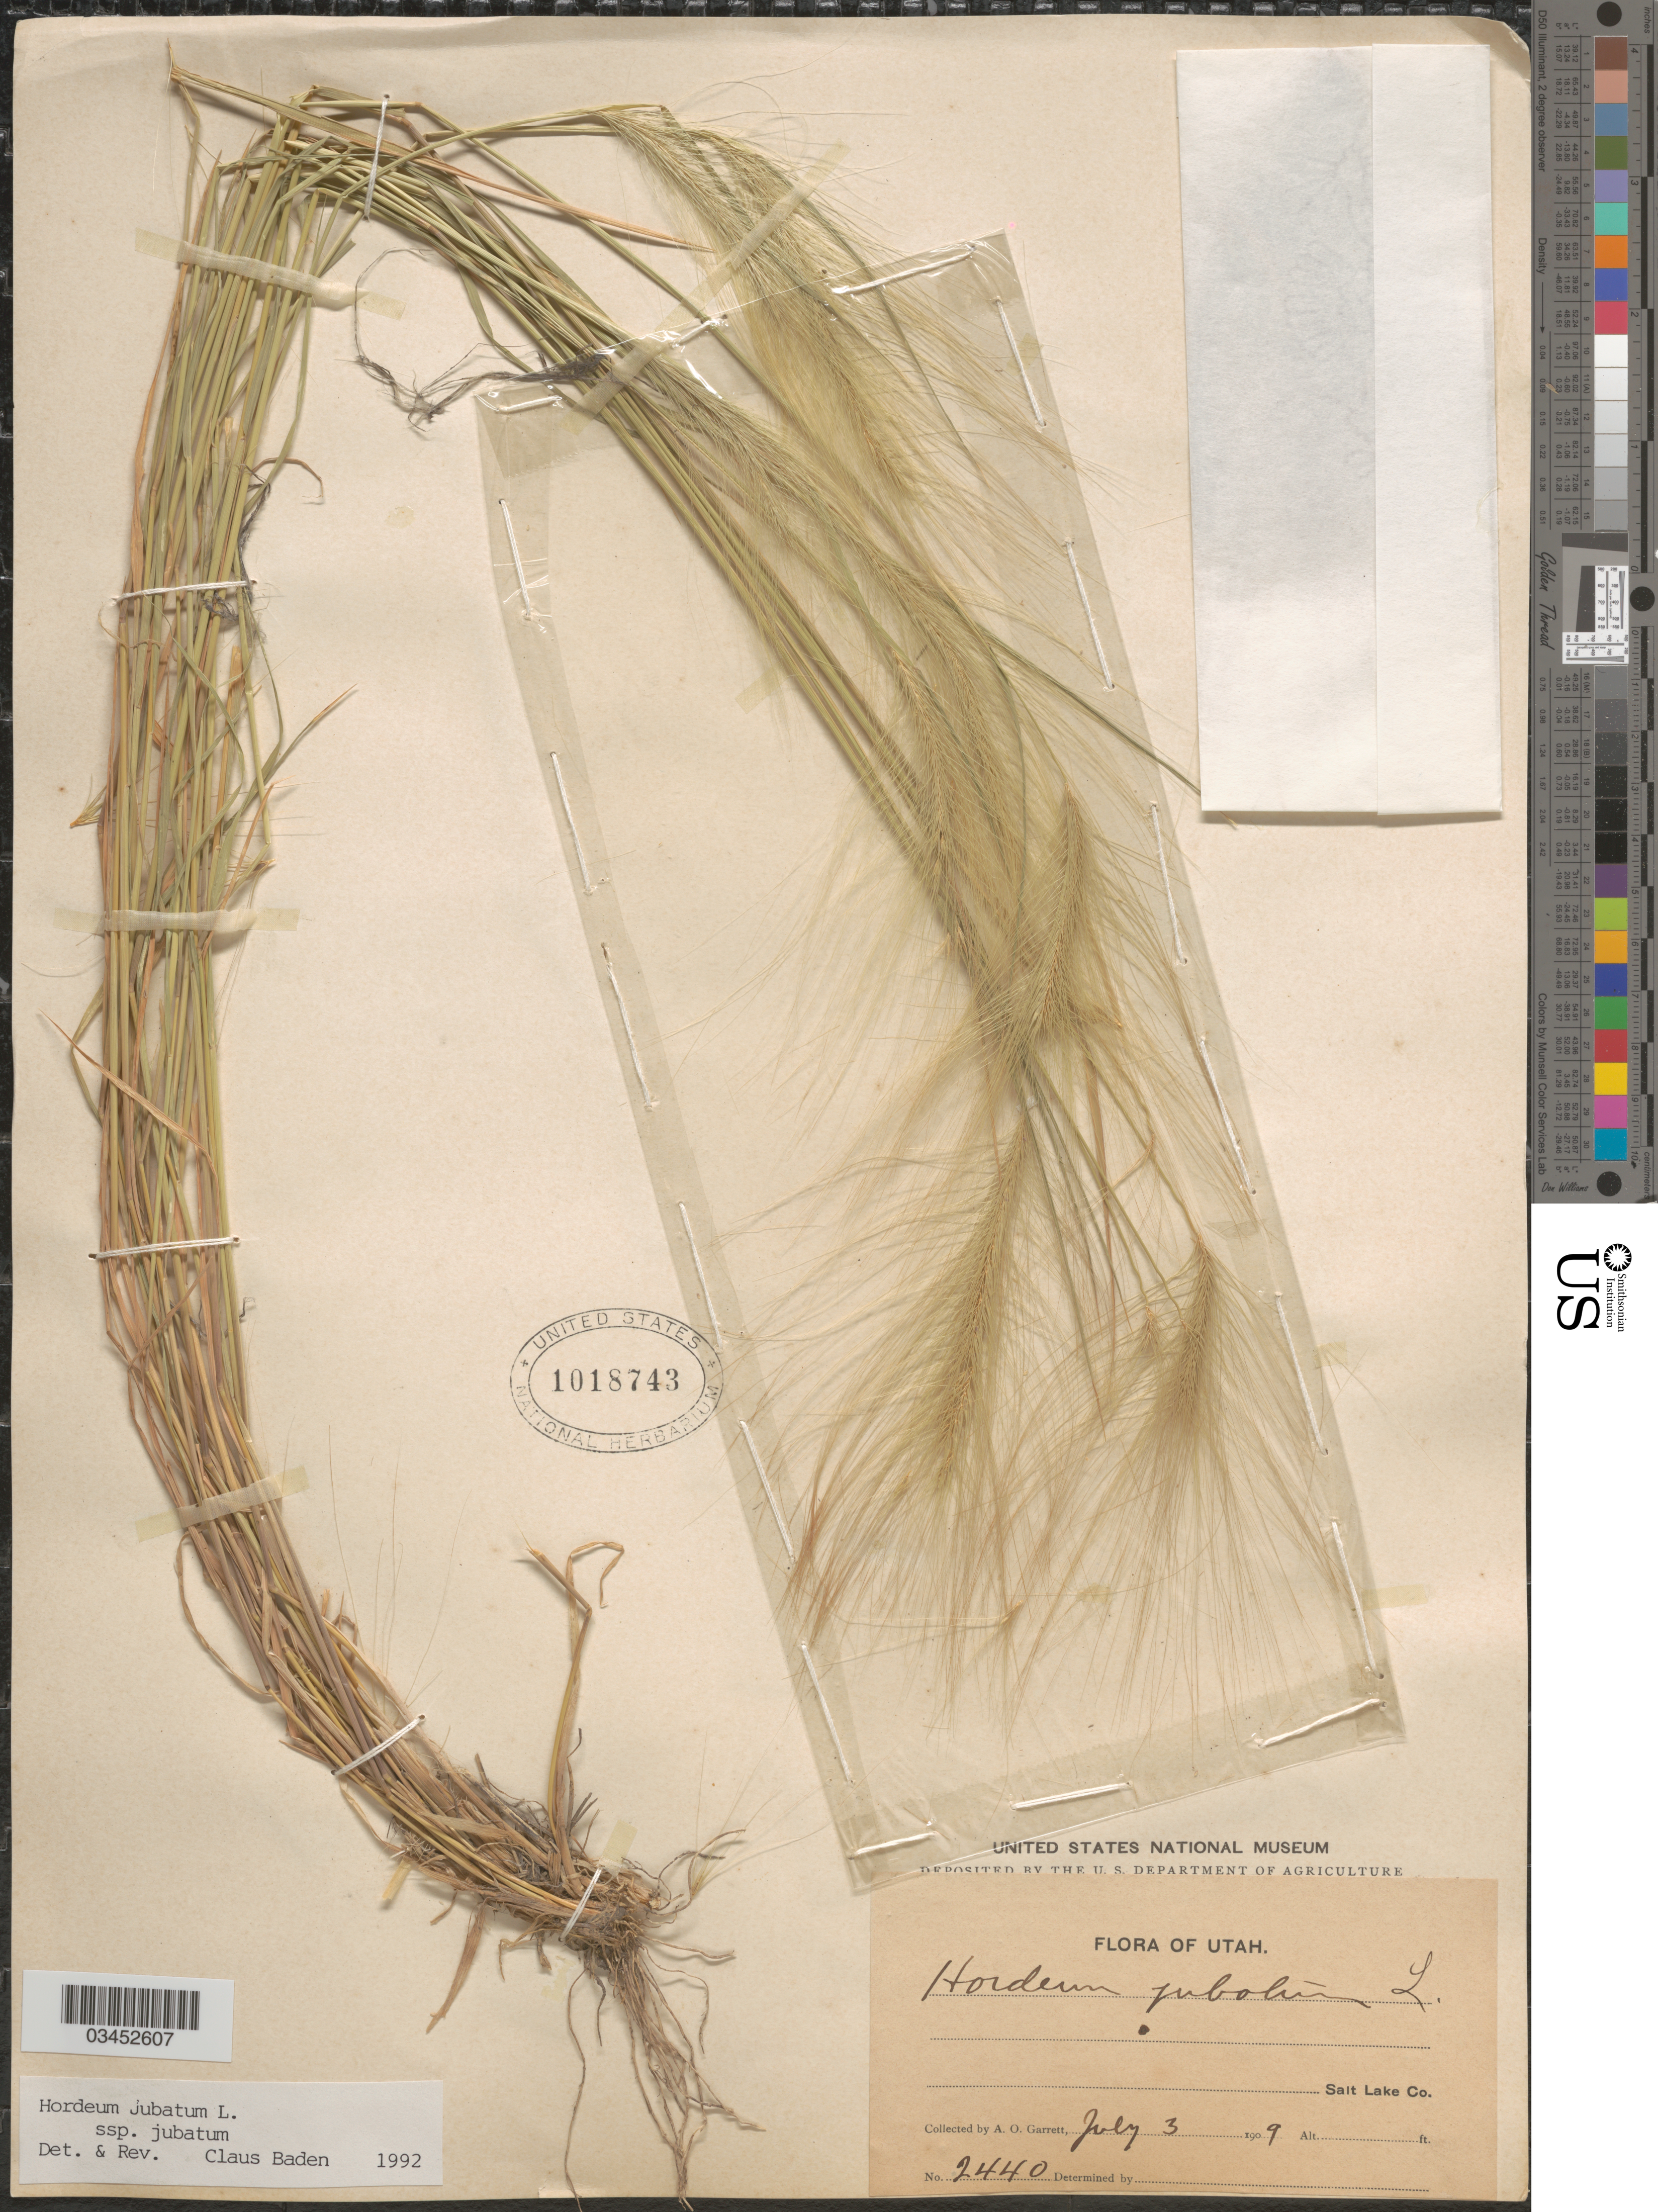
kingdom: Plantae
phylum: Tracheophyta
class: Liliopsida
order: Poales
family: Poaceae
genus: Hordeum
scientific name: Hordeum jubatum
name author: L.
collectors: A. O. Garrett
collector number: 2440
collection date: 1909-07-03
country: United States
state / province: Utah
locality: Salt Lake Co.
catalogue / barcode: US 1018743